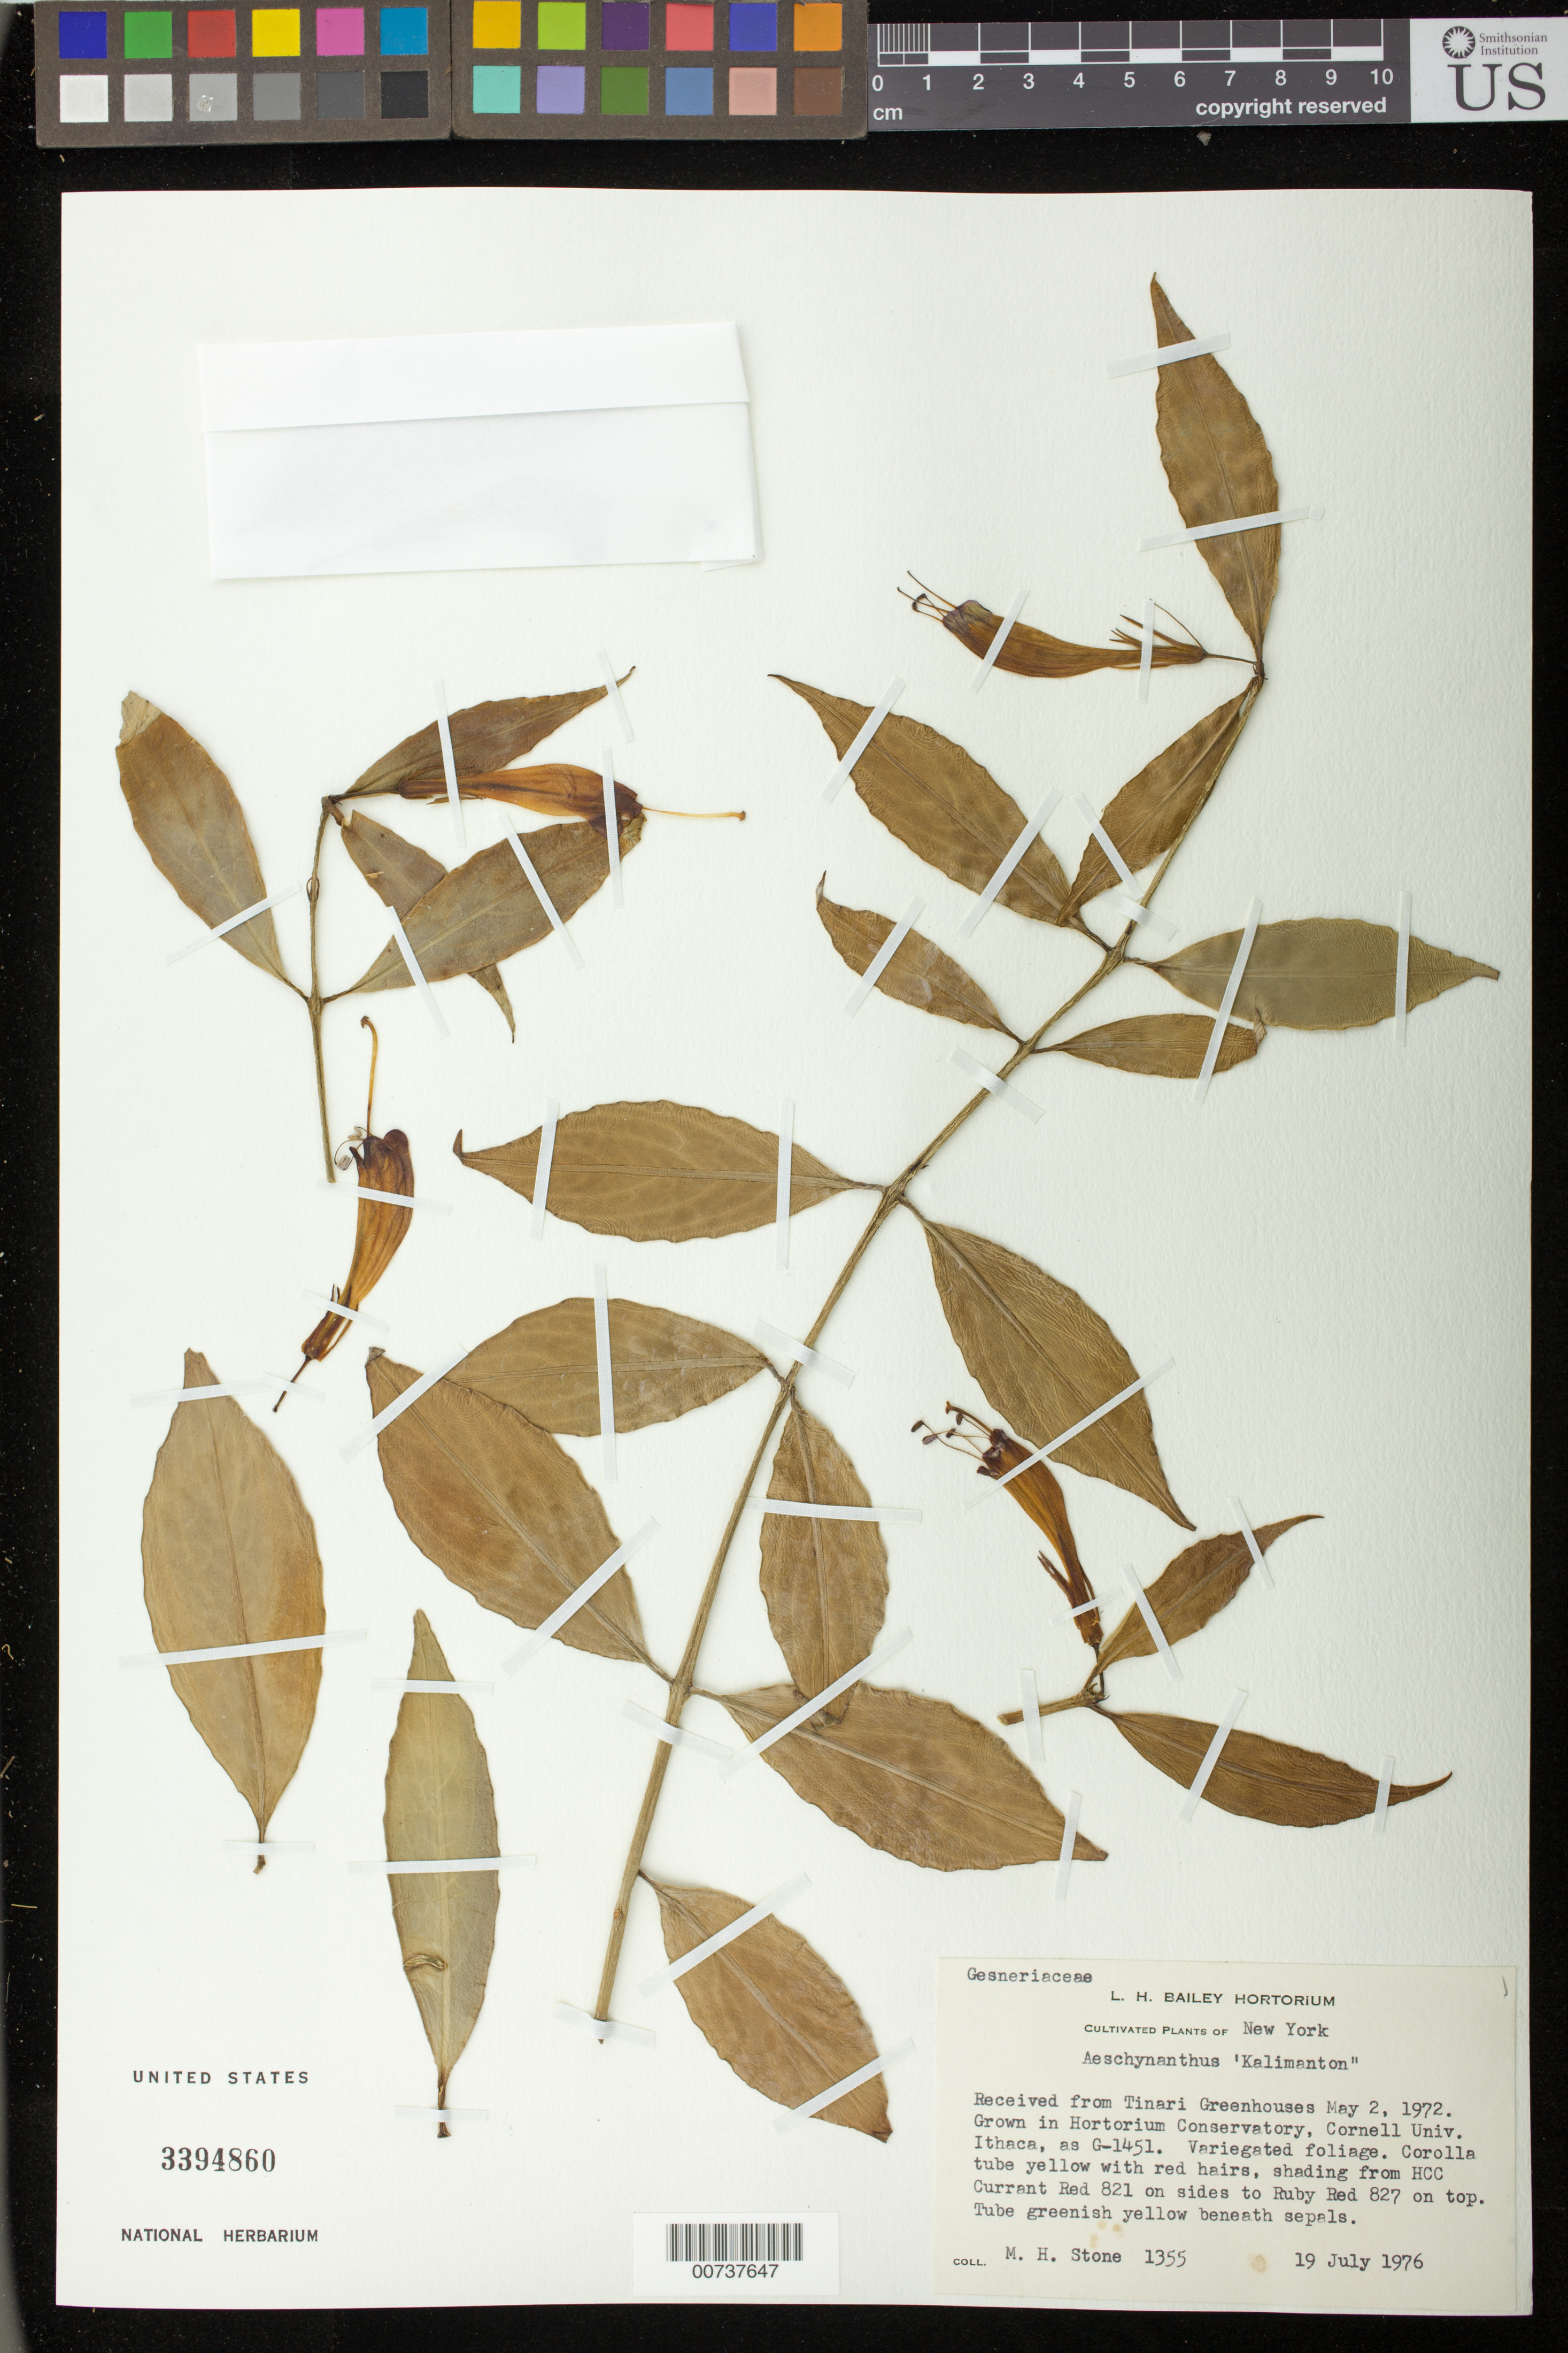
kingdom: Plantae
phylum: Tracheophyta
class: Magnoliopsida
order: Lamiales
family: Gesneriaceae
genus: Aeschynanthus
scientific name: Aeschynanthus 'Kalimantan'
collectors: M. Stone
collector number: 1355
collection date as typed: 19 Jul 1976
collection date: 1976-07-19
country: United States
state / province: New York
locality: Grown in the Hortorium Conservatory, Cornell Univ., Ithaca [New York]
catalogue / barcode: US 3394860